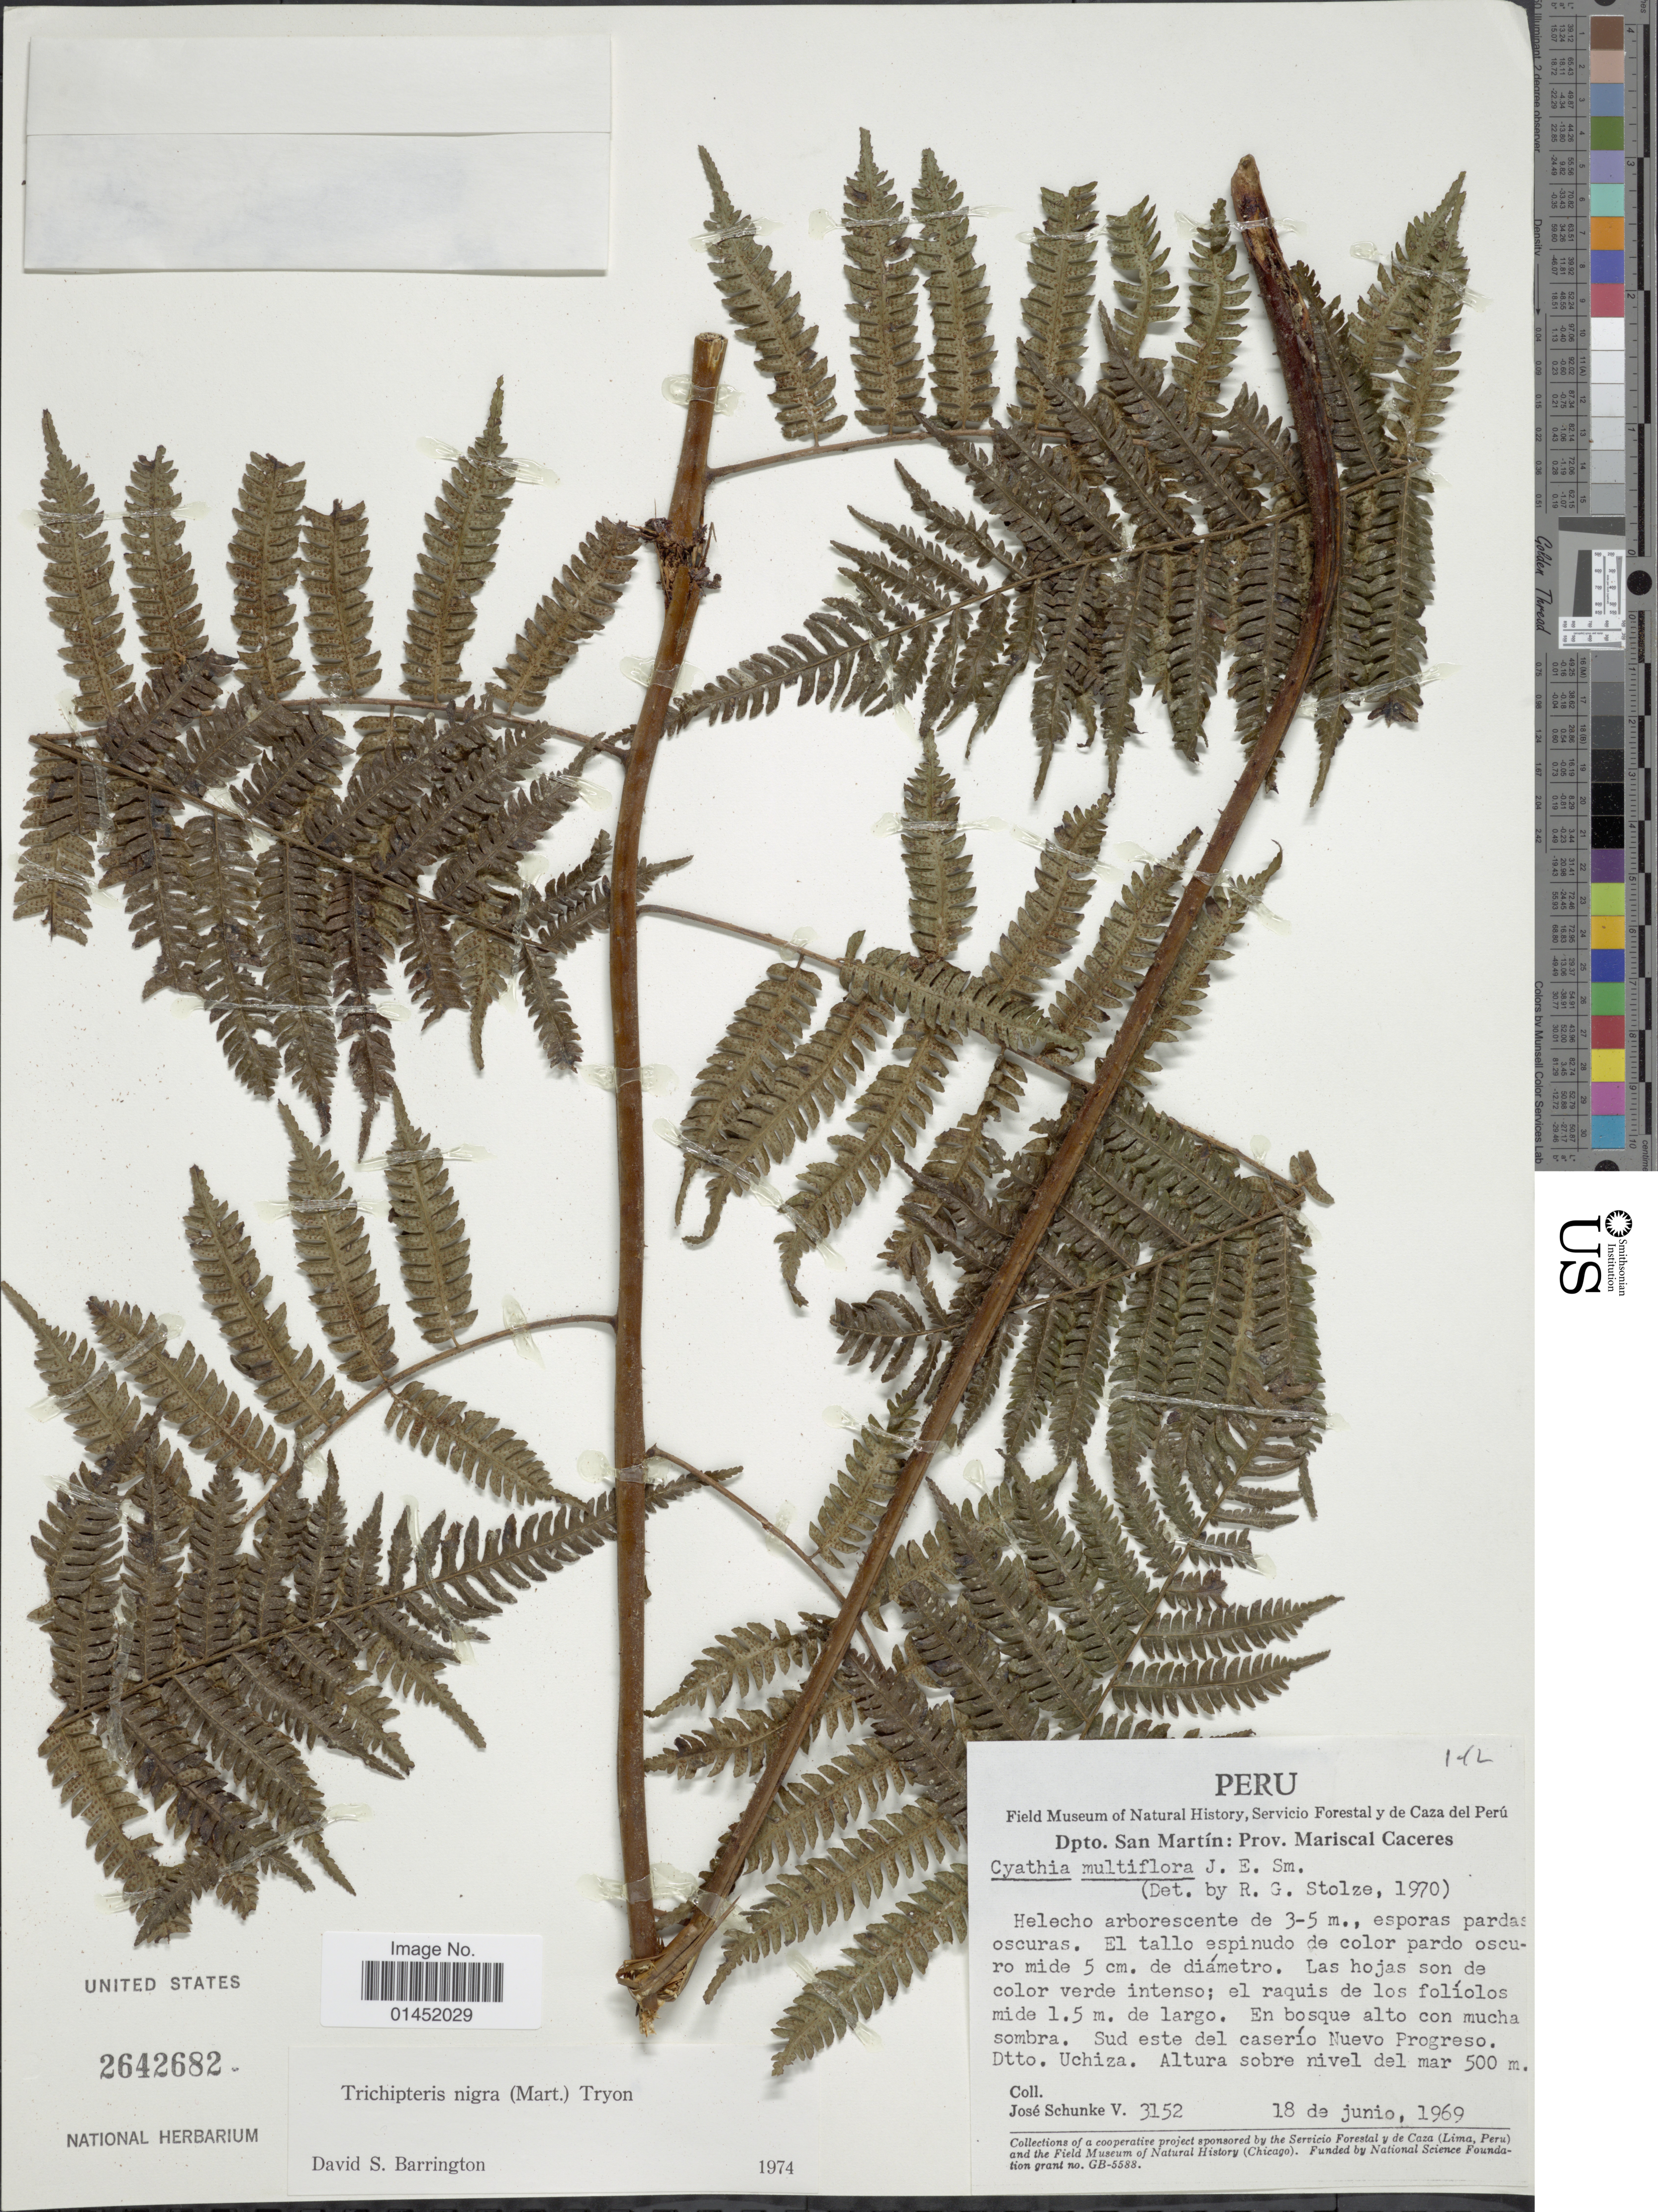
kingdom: Plantae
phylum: Tracheophyta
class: Polypodiopsida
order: Cyatheales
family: Cyatheaceae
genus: Cyathea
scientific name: Cyathea lasiosora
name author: (Mett. ex Kuhn) Domin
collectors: J. Schunke Vigo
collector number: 3152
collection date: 1969-06-18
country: Peru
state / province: San Martín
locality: Dpto San Martín: Prov. Mariscal Caceres. Sud este del caserío Nuevo Progrso Dtto Uchiza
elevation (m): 500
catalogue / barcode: US 2642682